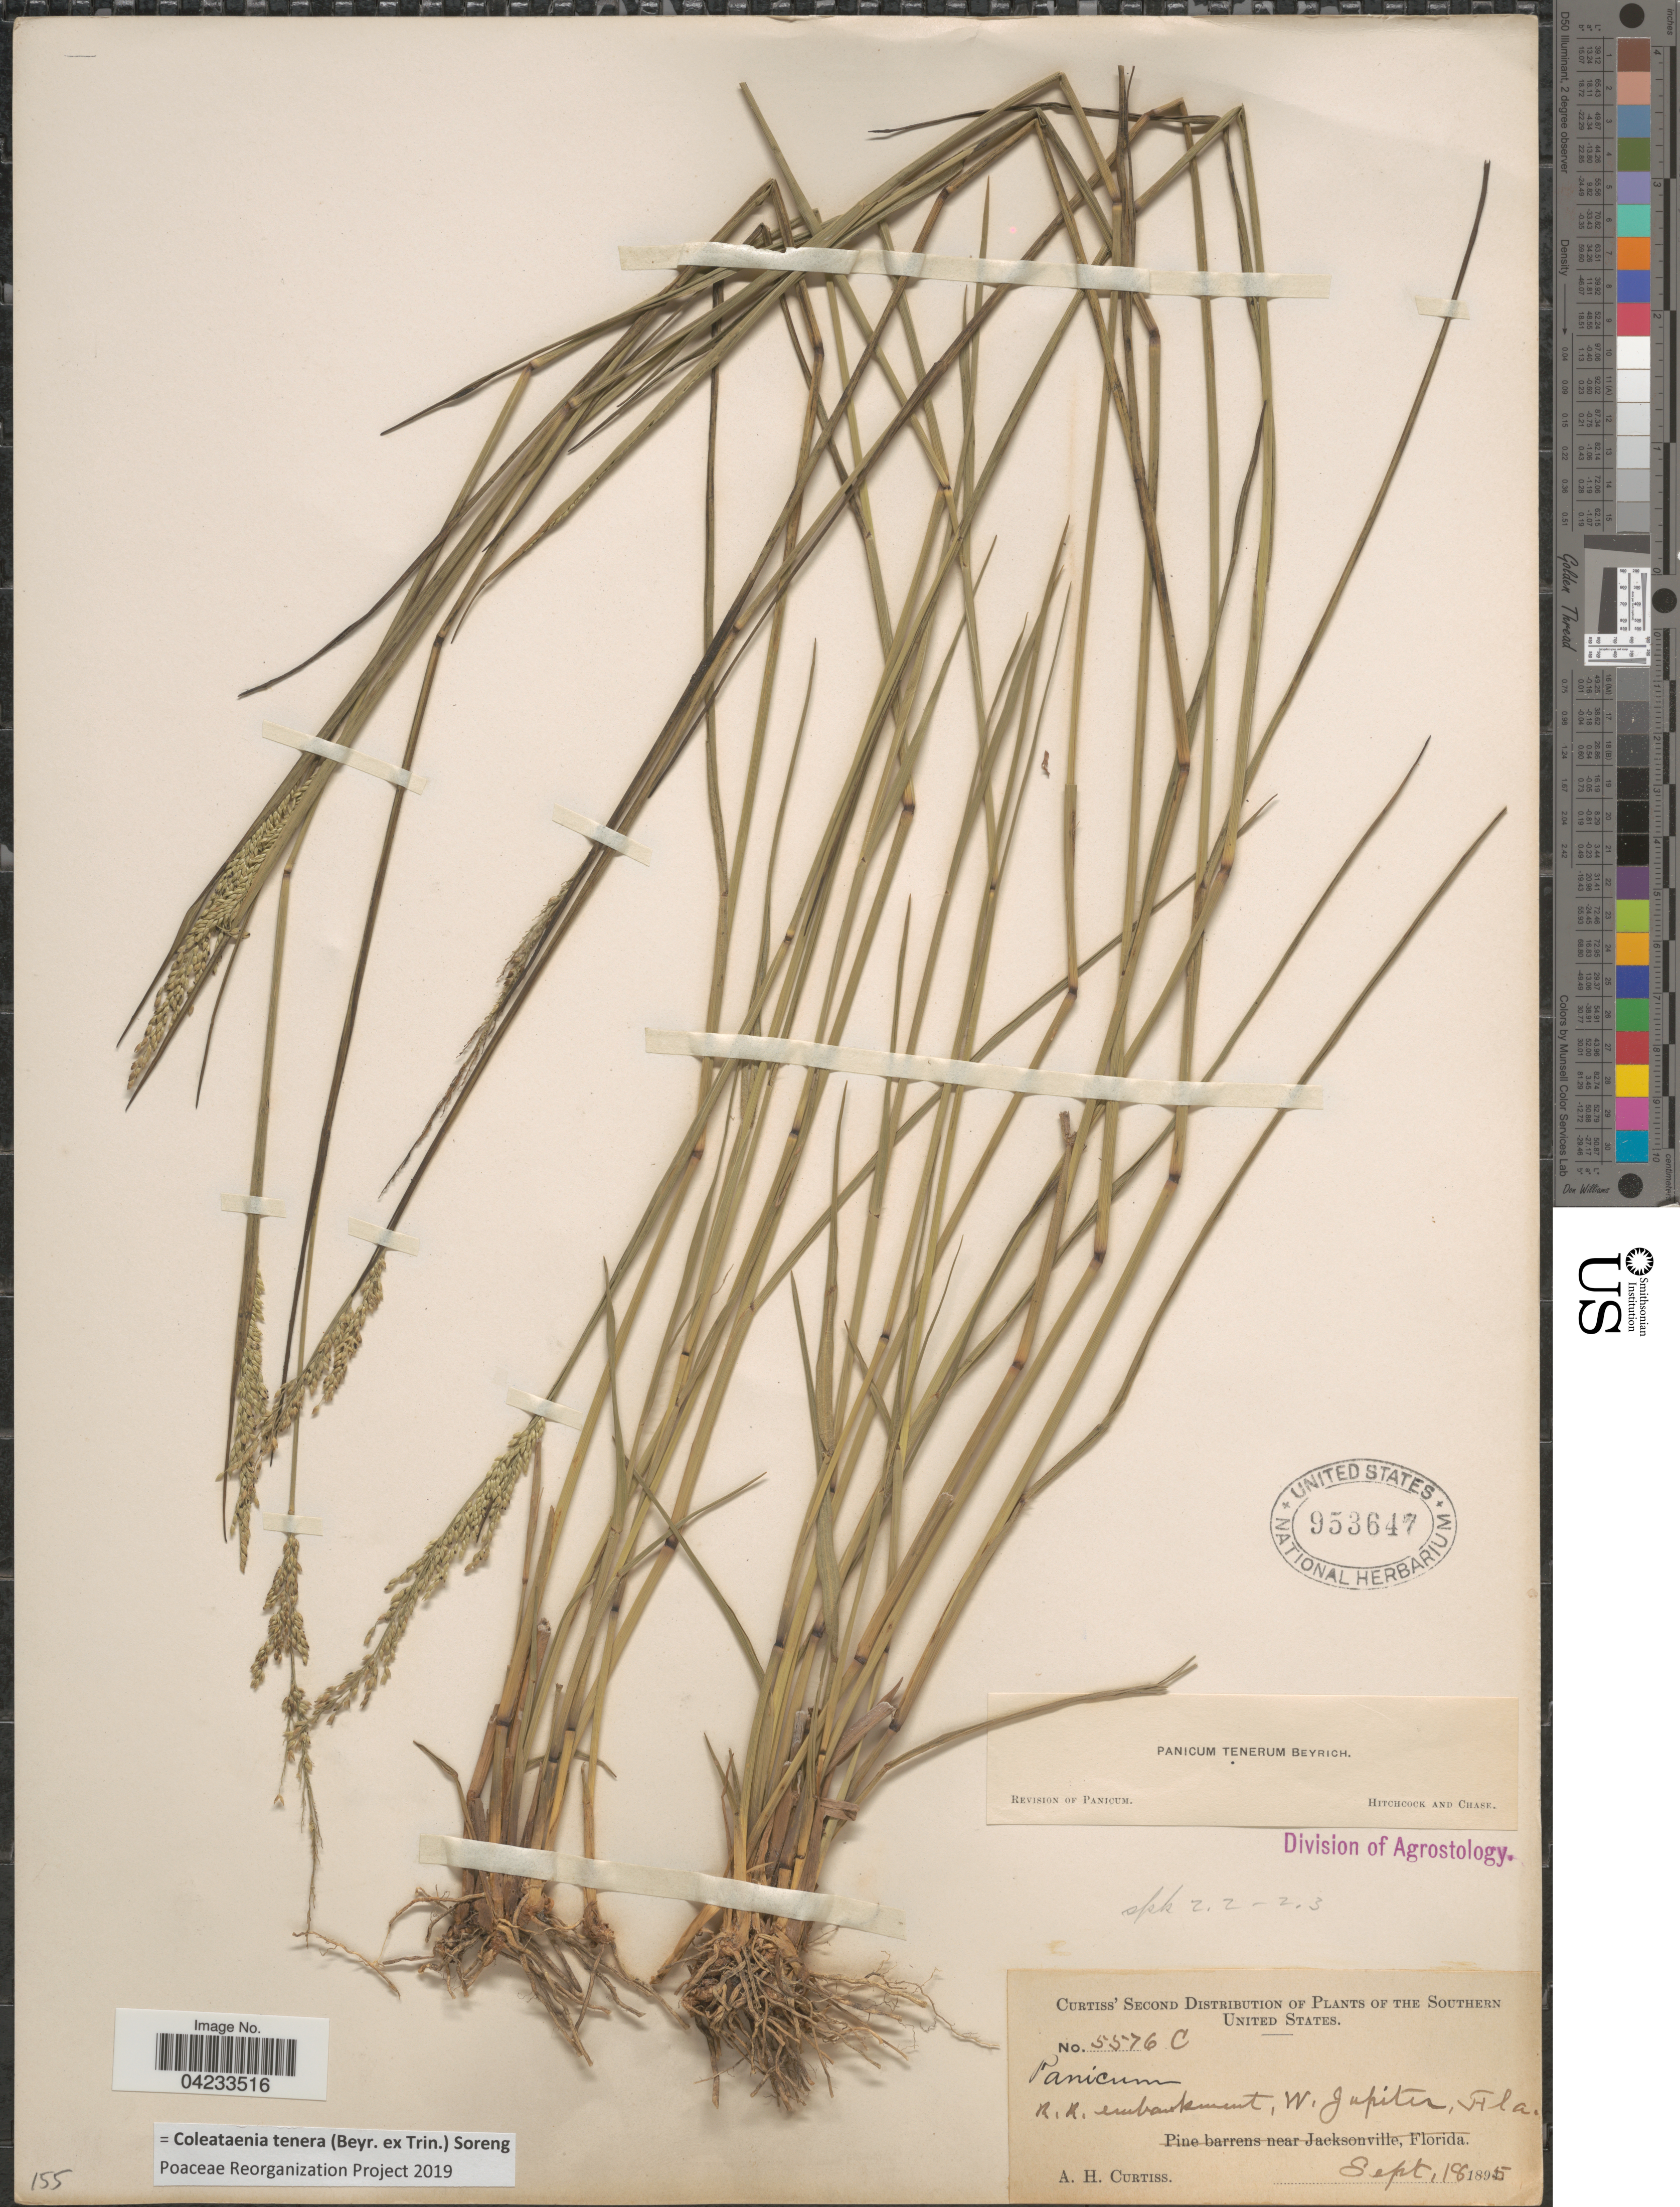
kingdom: Plantae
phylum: Tracheophyta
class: Liliopsida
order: Poales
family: Poaceae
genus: Coleataenia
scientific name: Coleataenia tenera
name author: (Beyr. ex Trin.) Soreng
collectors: A. H. Curtiss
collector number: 5576C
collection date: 1895-09-18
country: United States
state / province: Florida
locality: The Southern United States. R. R. embankment, W. Jupiter.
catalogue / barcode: US 953647